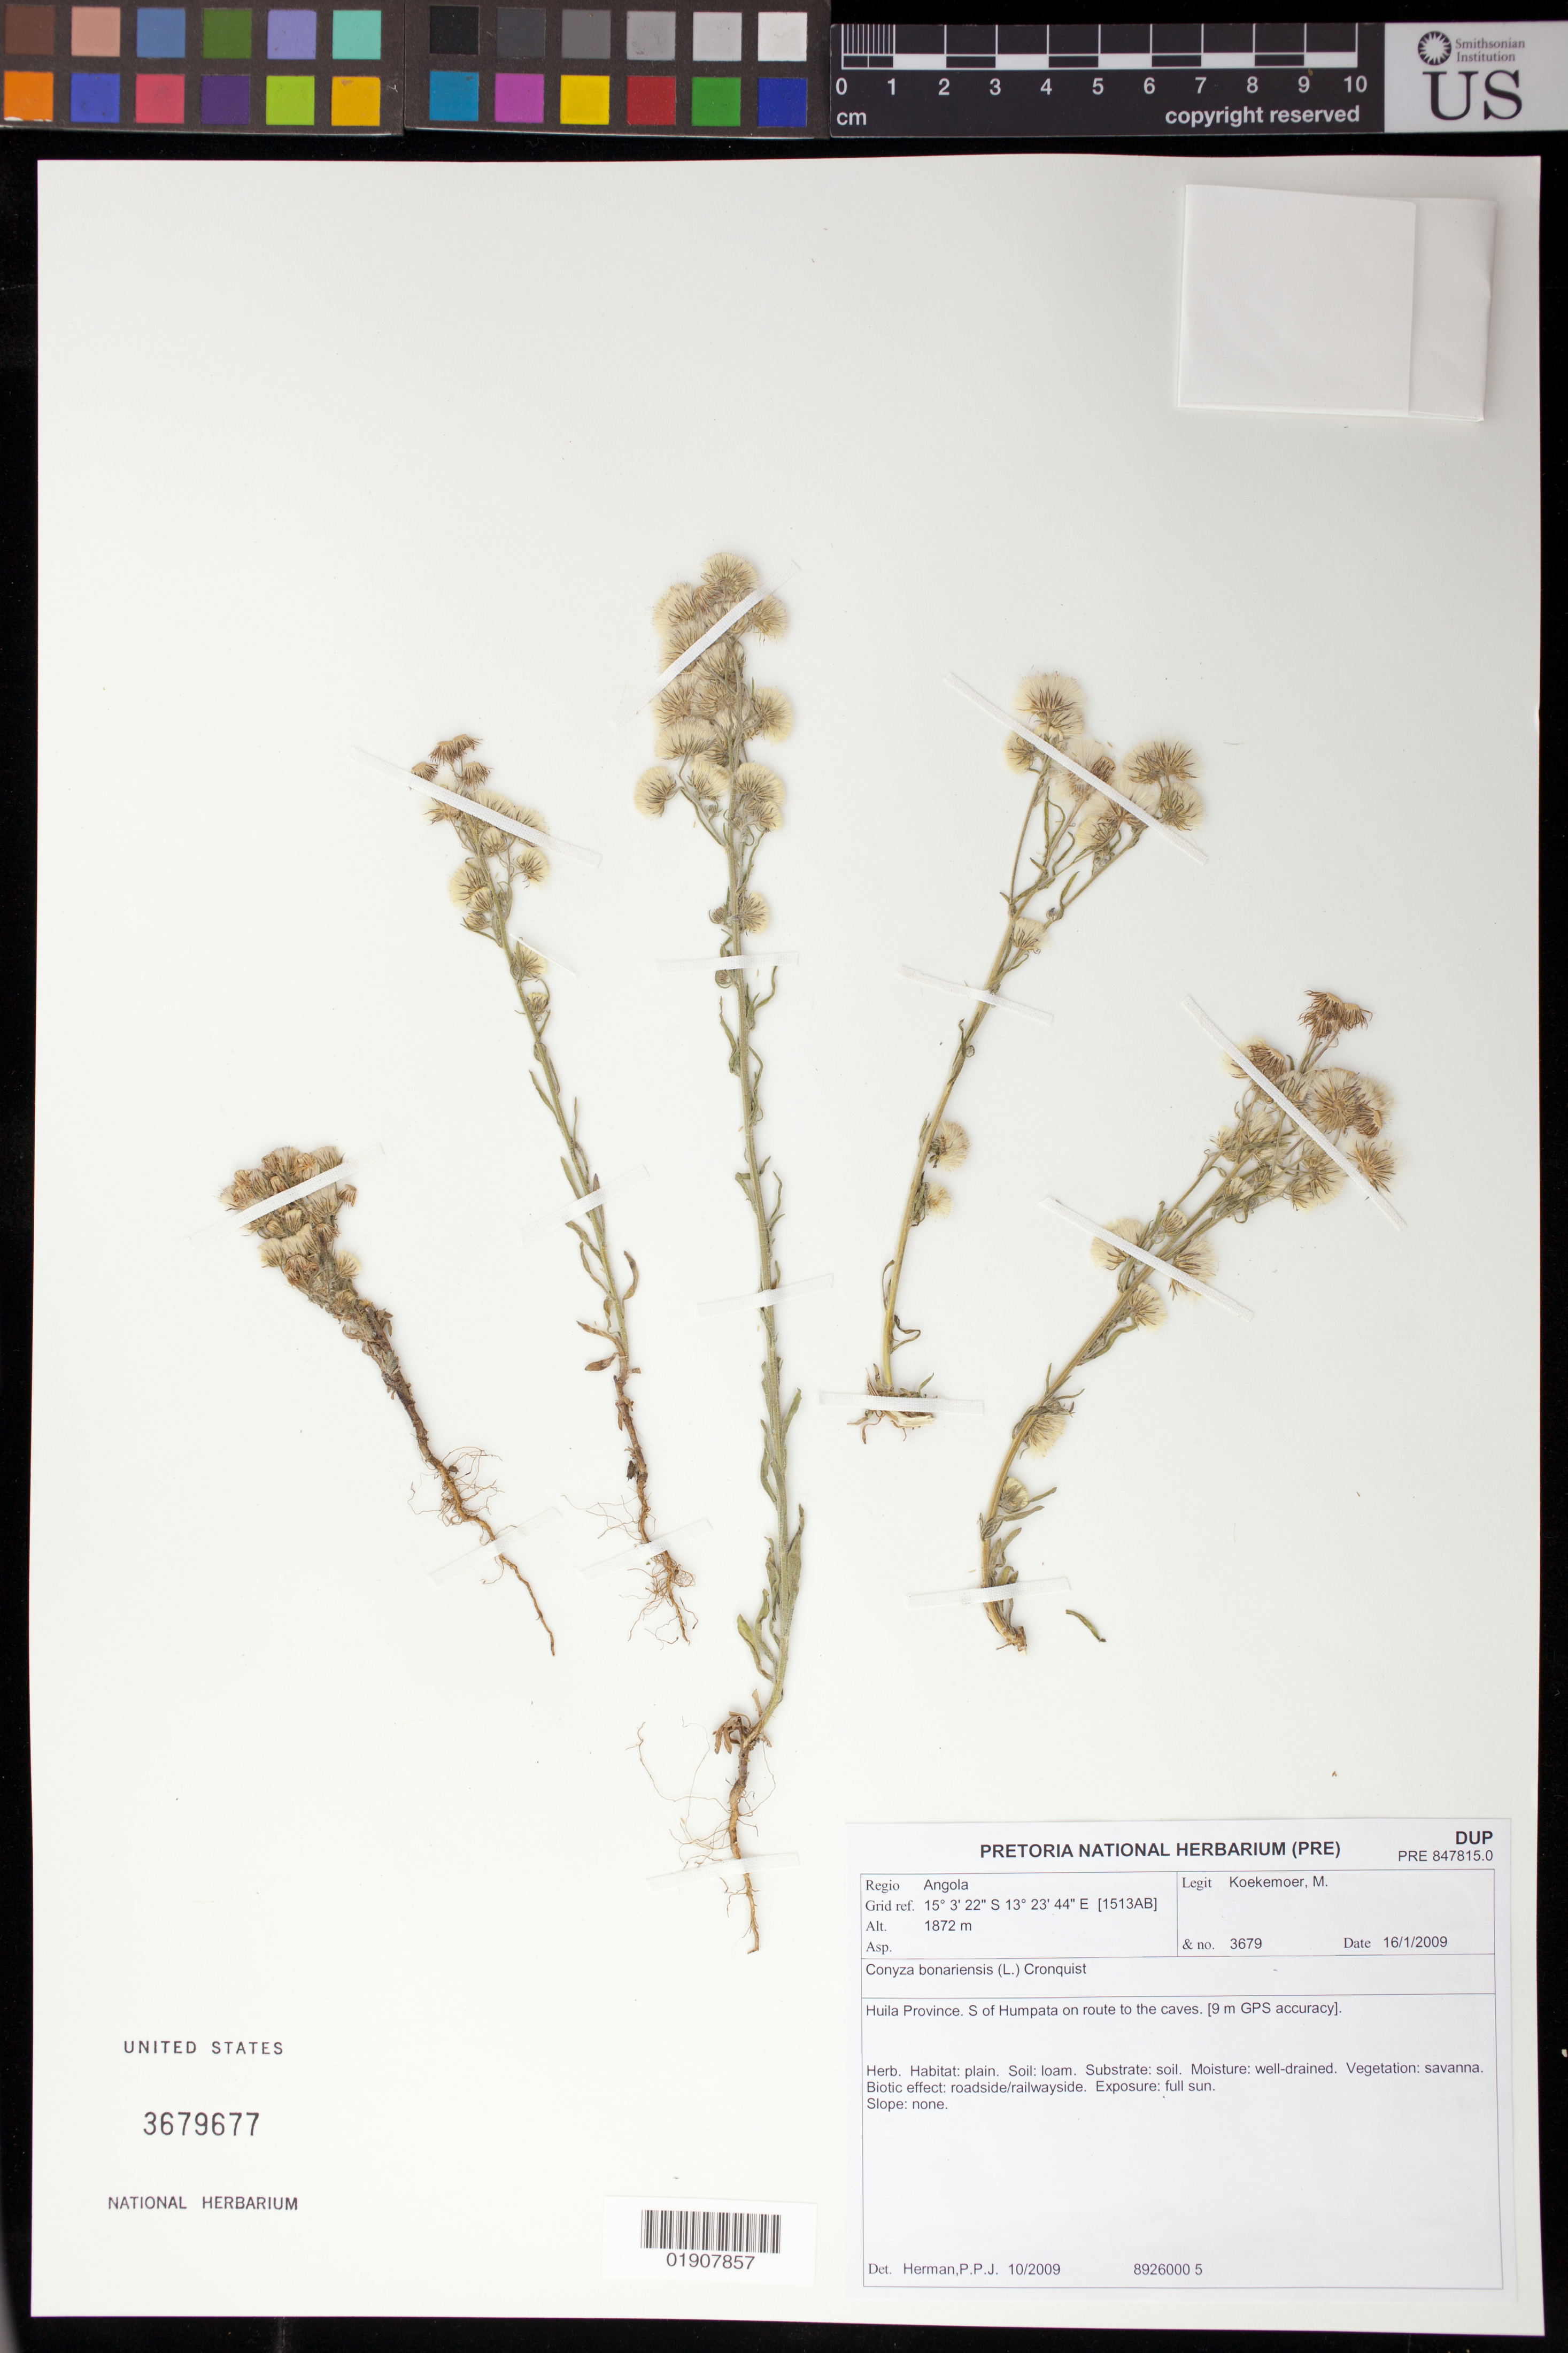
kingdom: Plantae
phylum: Tracheophyta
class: Magnoliopsida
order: Asterales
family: Asteraceae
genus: Conyza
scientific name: Conyza bonariensis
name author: (L.) Cronq.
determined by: Herman, P. P. J.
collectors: M. Koekemoer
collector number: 3679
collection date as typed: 16 Jan 2009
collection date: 2009-01-16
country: Angola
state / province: Huíla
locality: S of Humpata on route to the caves.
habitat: Habitat: plain, Soil: loam, Substrate: soil, Moisture: well-drained, Vegetation: savanna, Biotic effect: roadside/railwayside, Exposure: full sun, Slope: none.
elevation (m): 1872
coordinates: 15 3 22 S, 13 23 44 E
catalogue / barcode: US 3679677